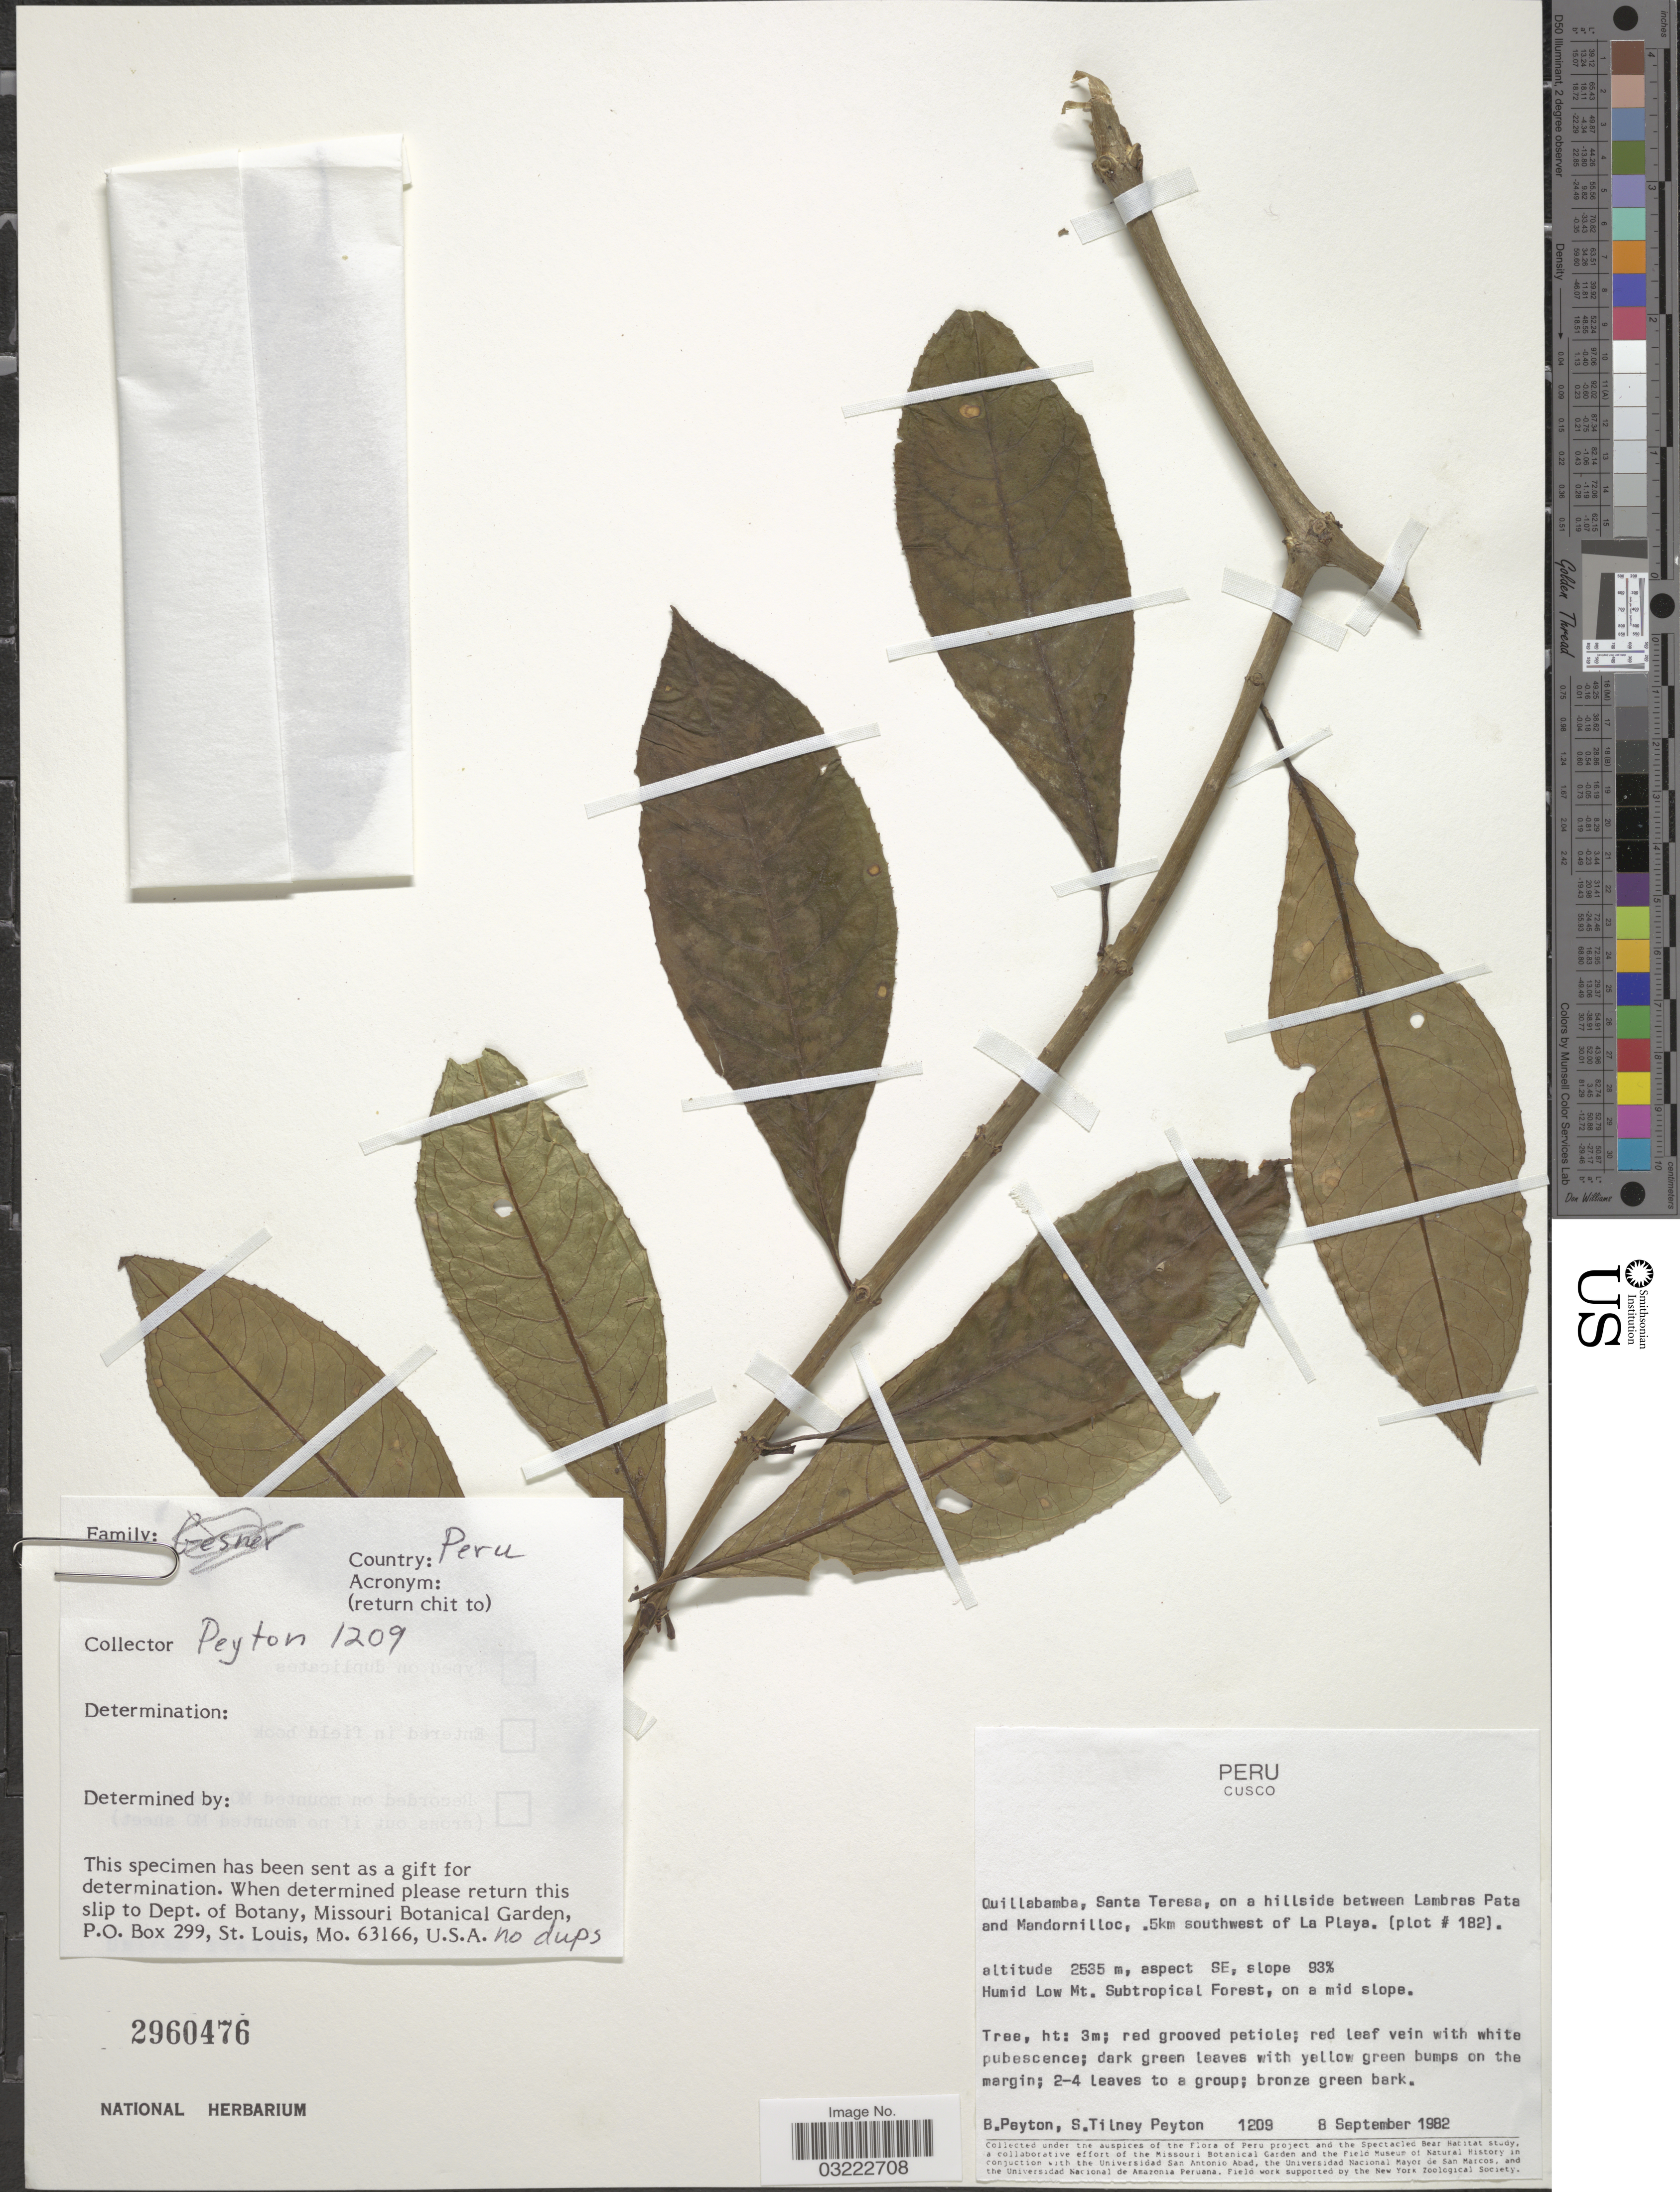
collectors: B. Peyton & S. Peyton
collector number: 1209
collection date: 1982-09-08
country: Peru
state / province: Cusco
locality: Quillabamba, Santa Teresa, on a hillside between Lambras Pata and Mandornilloc, 5km southwest of La Playa. (plot # 182).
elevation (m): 2535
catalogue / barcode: US 2960476